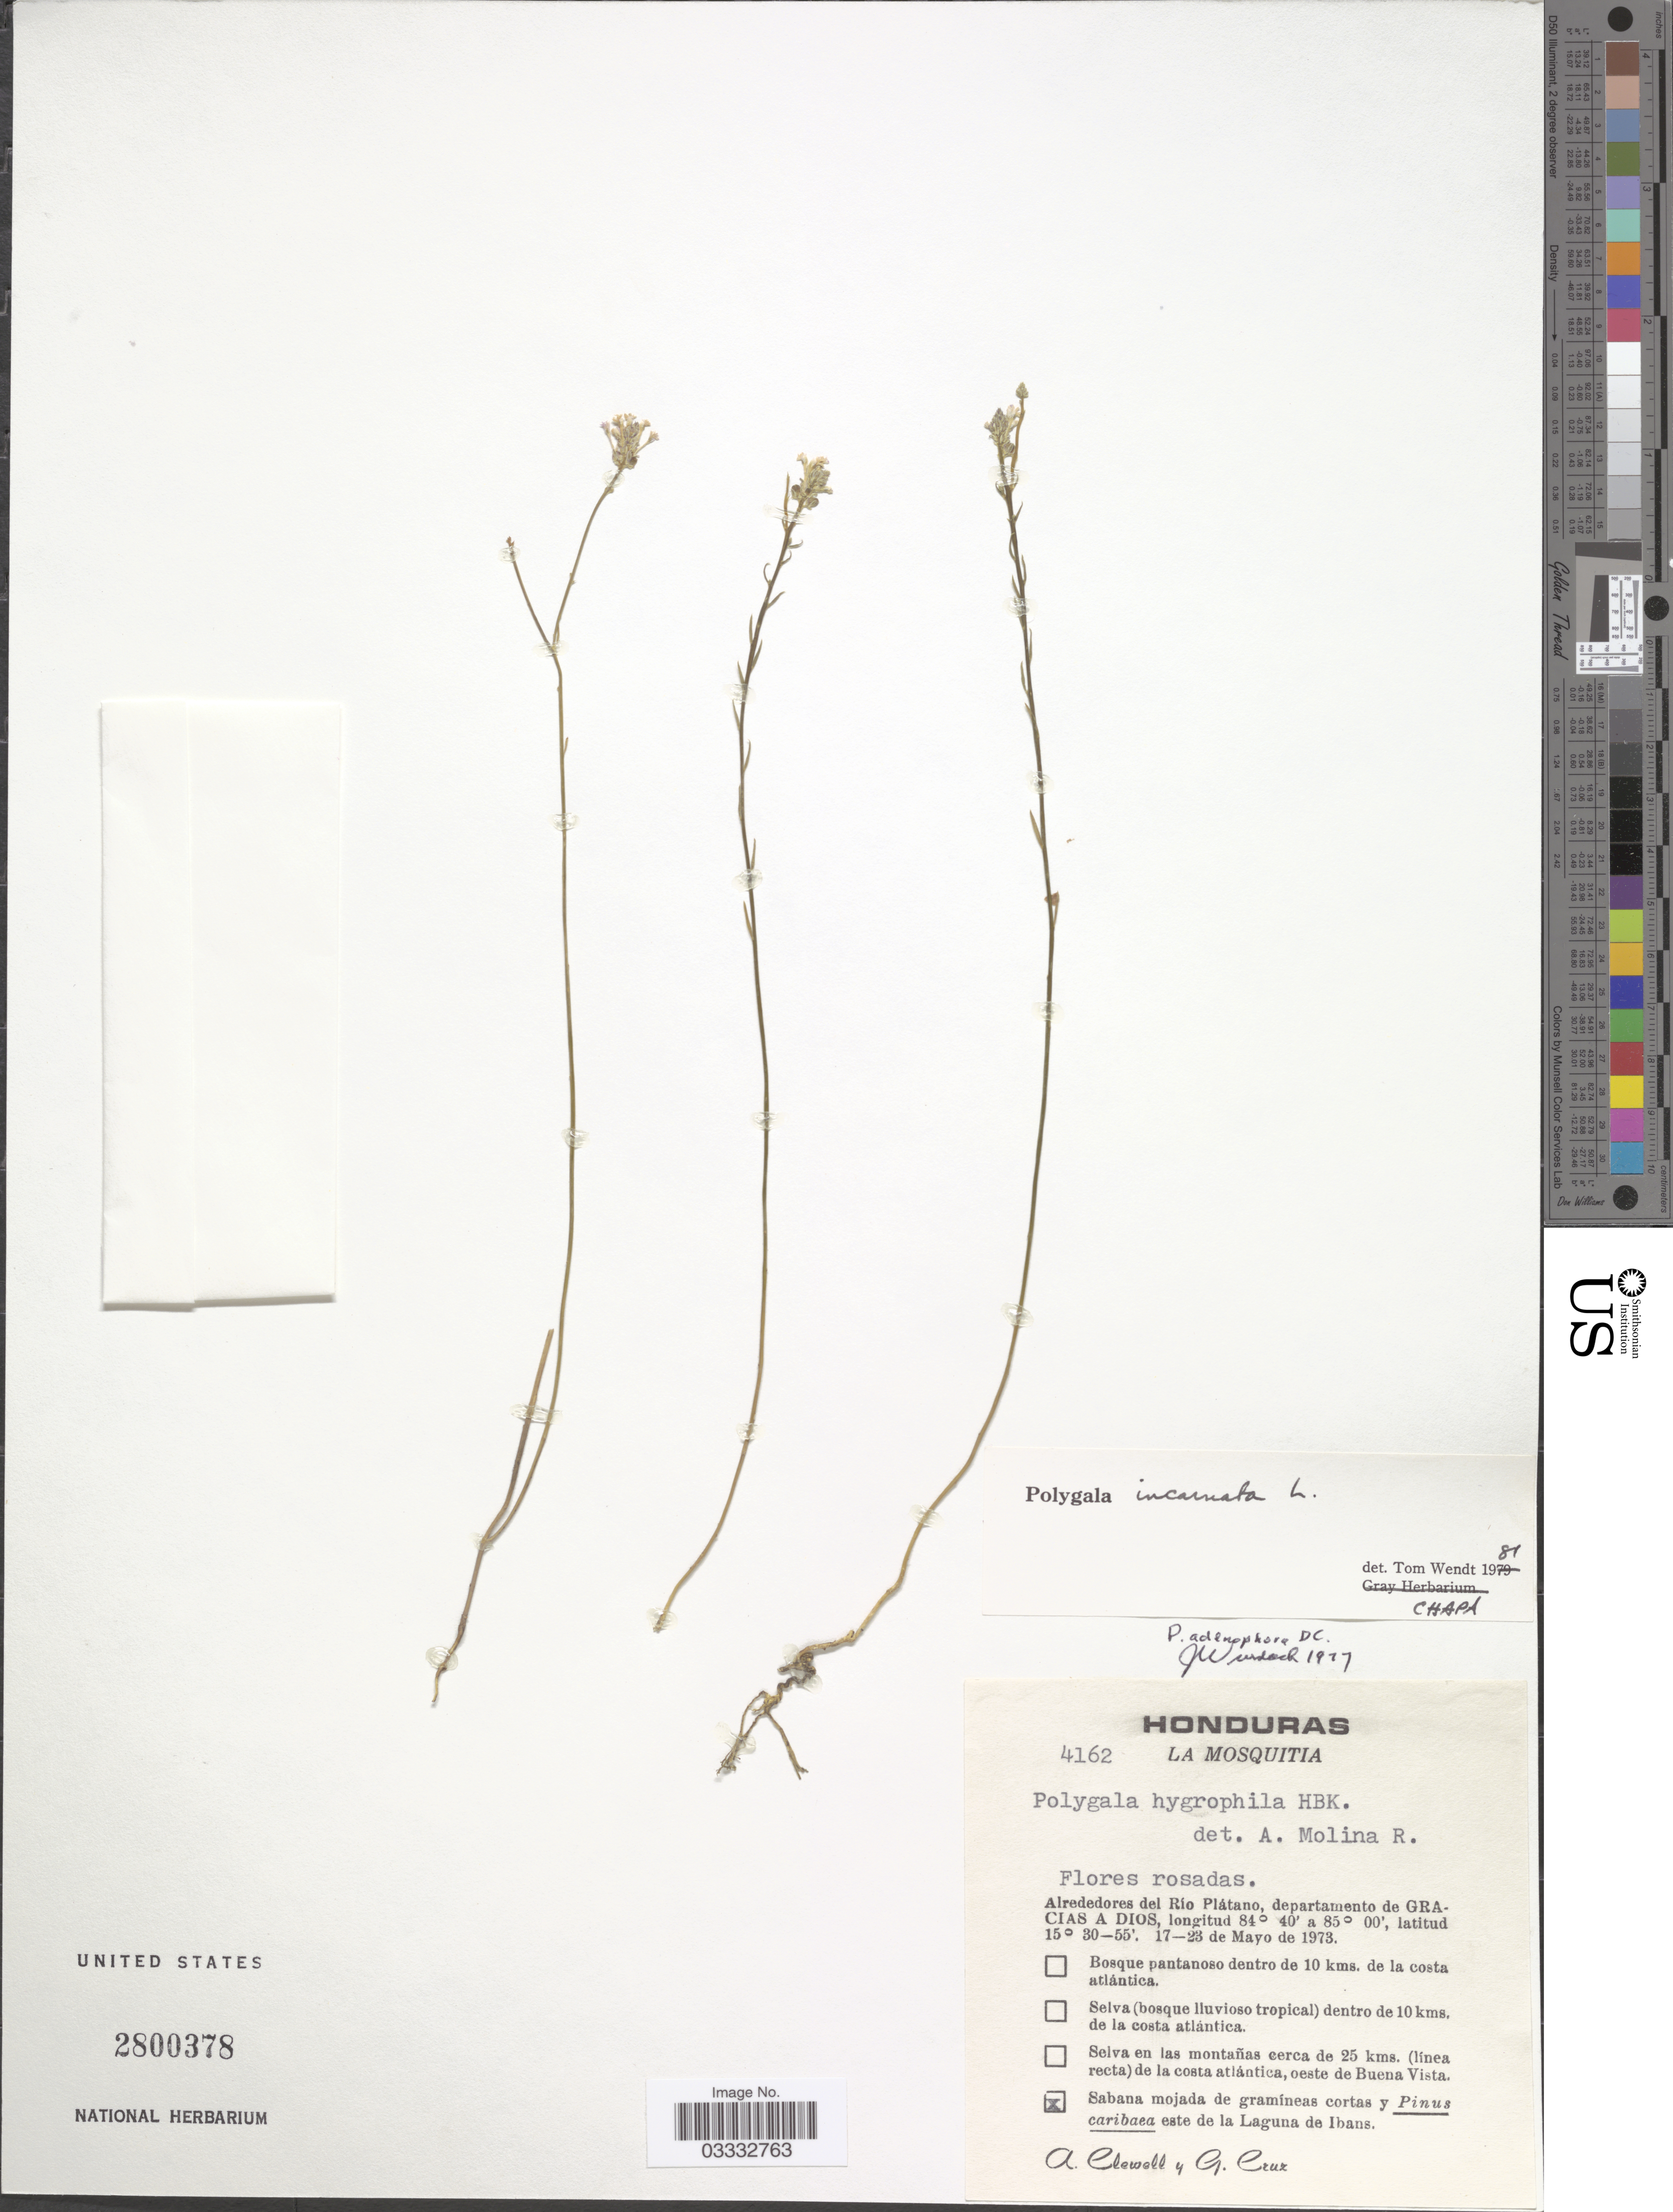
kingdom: Plantae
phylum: Tracheophyta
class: Magnoliopsida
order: Fabales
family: Polygalaceae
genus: Polygala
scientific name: Polygala incarnata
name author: L.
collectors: A. Clewell & G. Cruz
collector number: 4162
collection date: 1973-05-17/1973-05-23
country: Honduras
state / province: Gracias de Dios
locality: La Mosquitia. Alrededores del Rio Plátano, departamento de Gracias de Dios. Este de la Laguna de Ibans.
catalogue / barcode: US 2800378